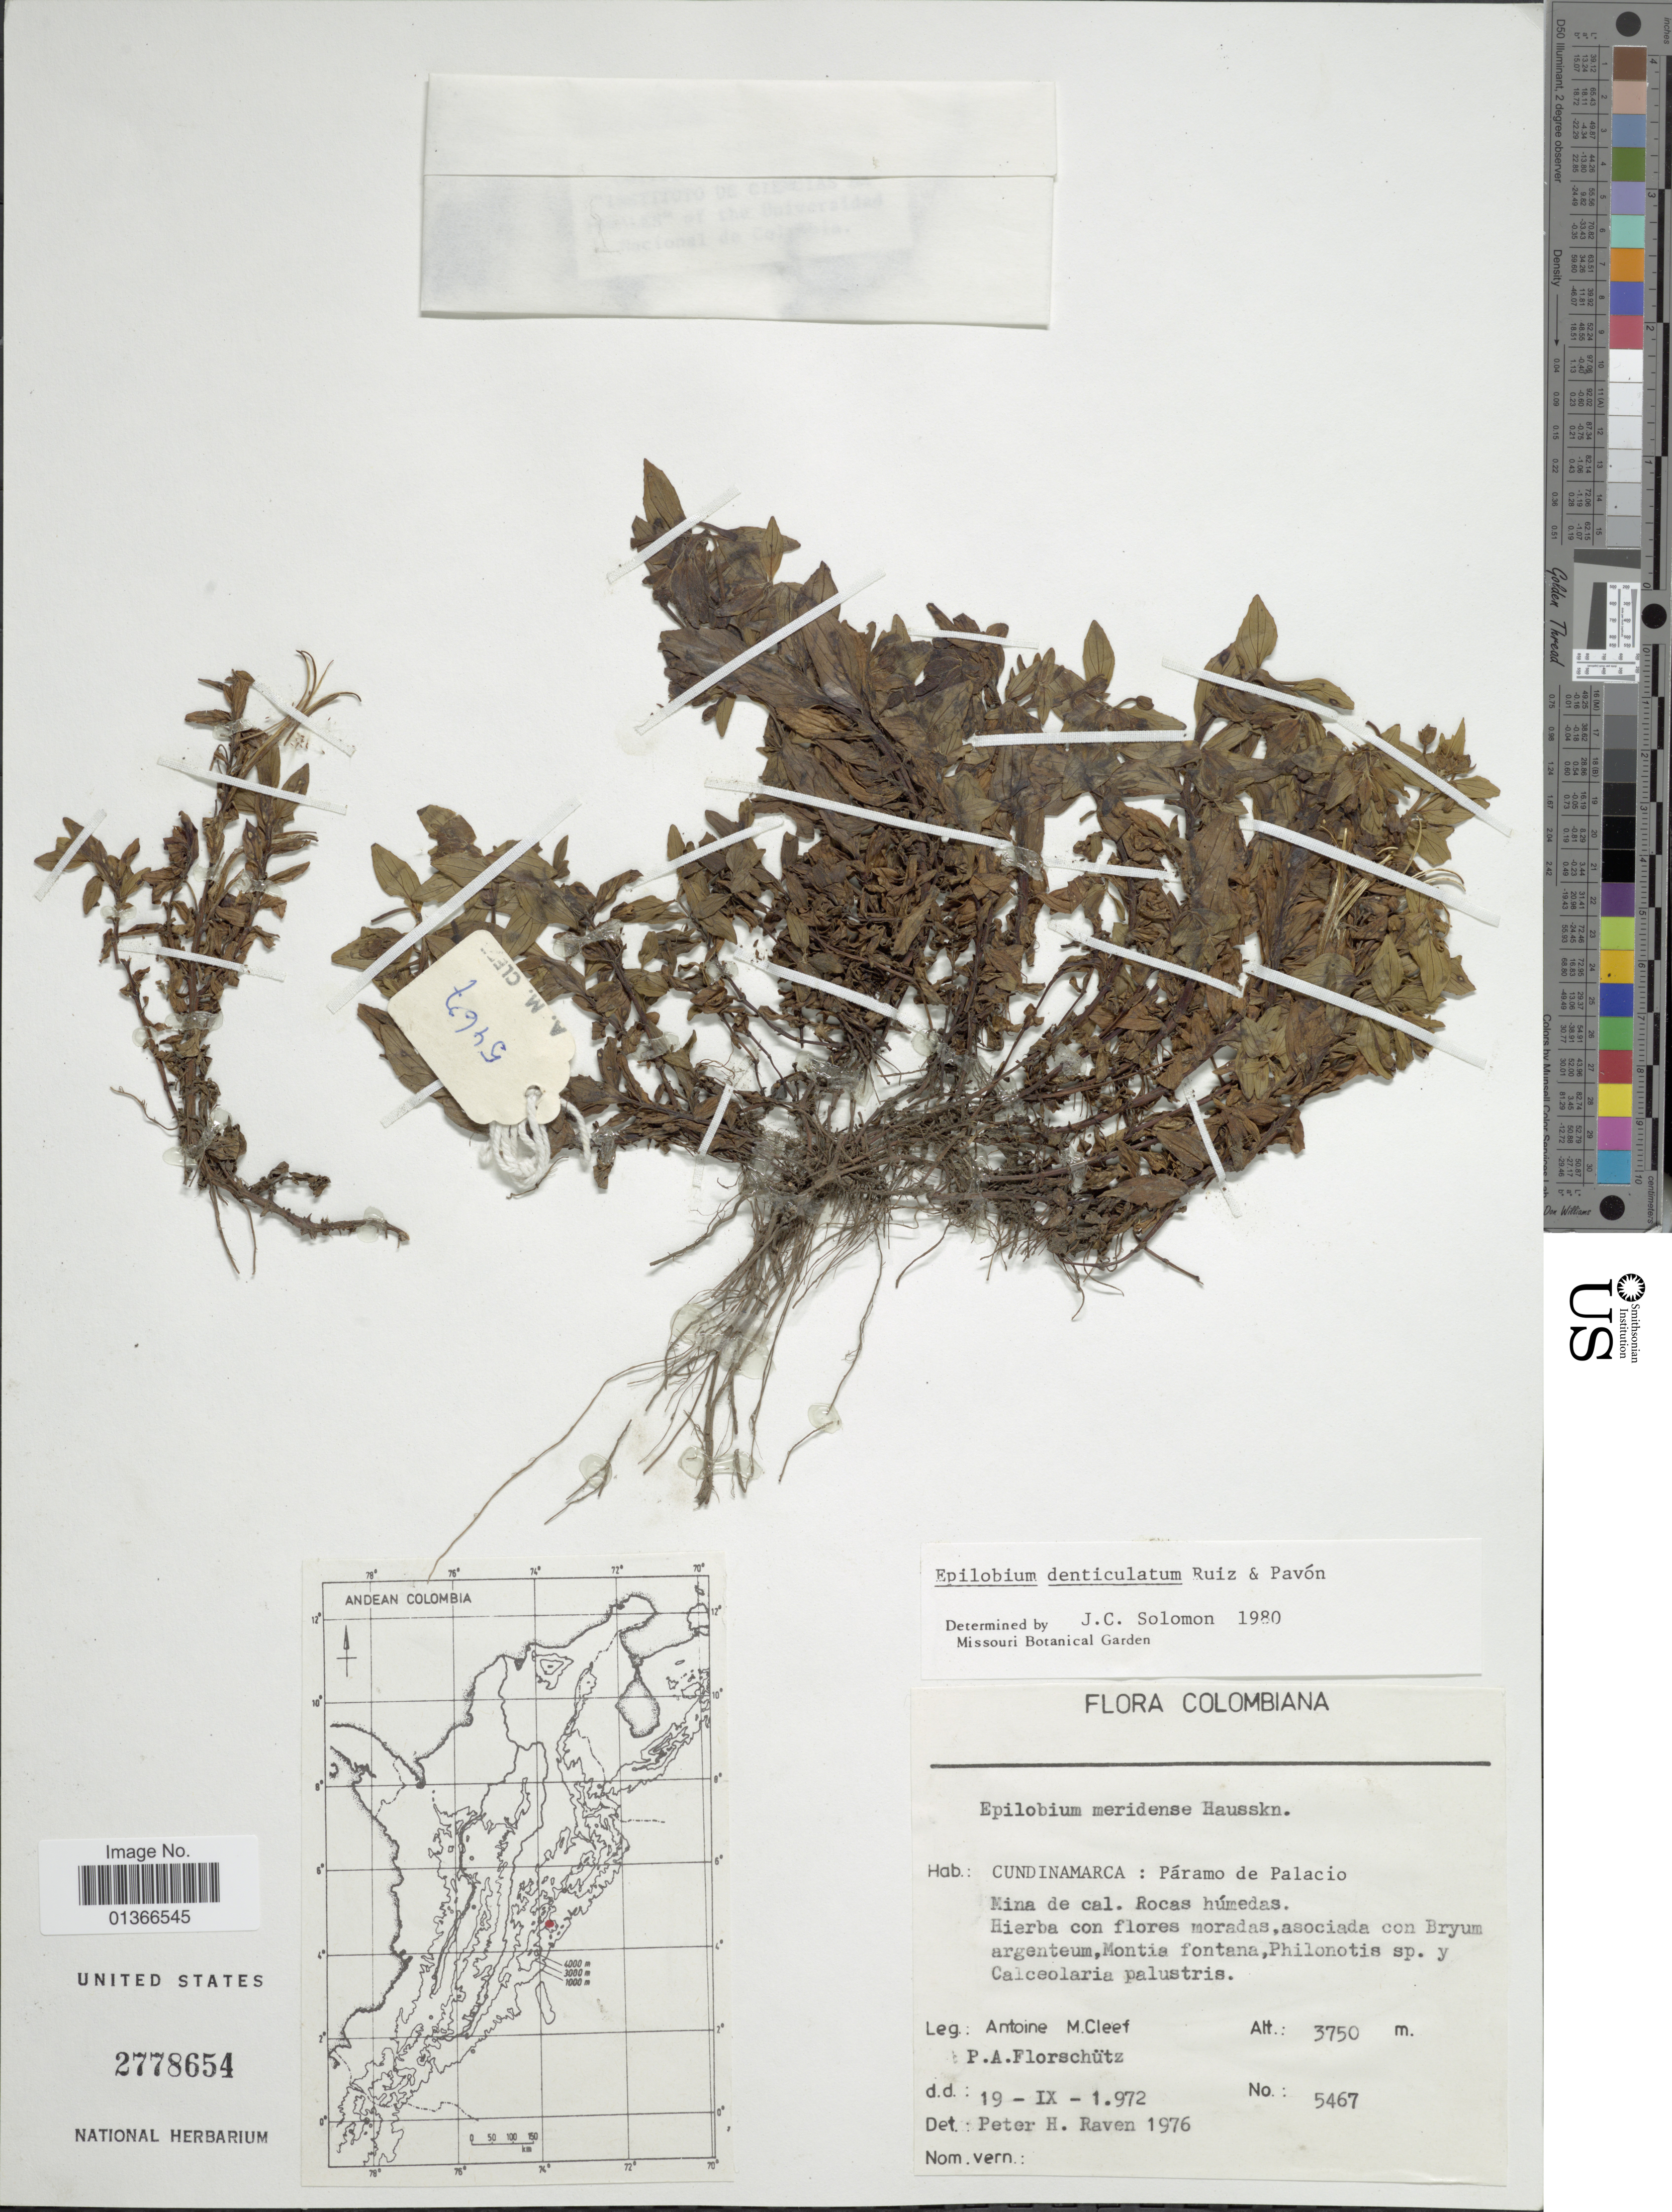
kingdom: Plantae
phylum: Tracheophyta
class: Magnoliopsida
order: Myrtales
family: Onagraceae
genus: Epilobium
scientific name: Epilobium denticulatum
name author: Ruiz & Pav.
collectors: A. M. Cleef & P. Florschütz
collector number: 5467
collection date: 1972-09-19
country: Colombia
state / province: Cundinamarca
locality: Páramo de Palacio. Mina de cal. Rocas húmedas.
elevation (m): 3750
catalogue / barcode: US 2778654